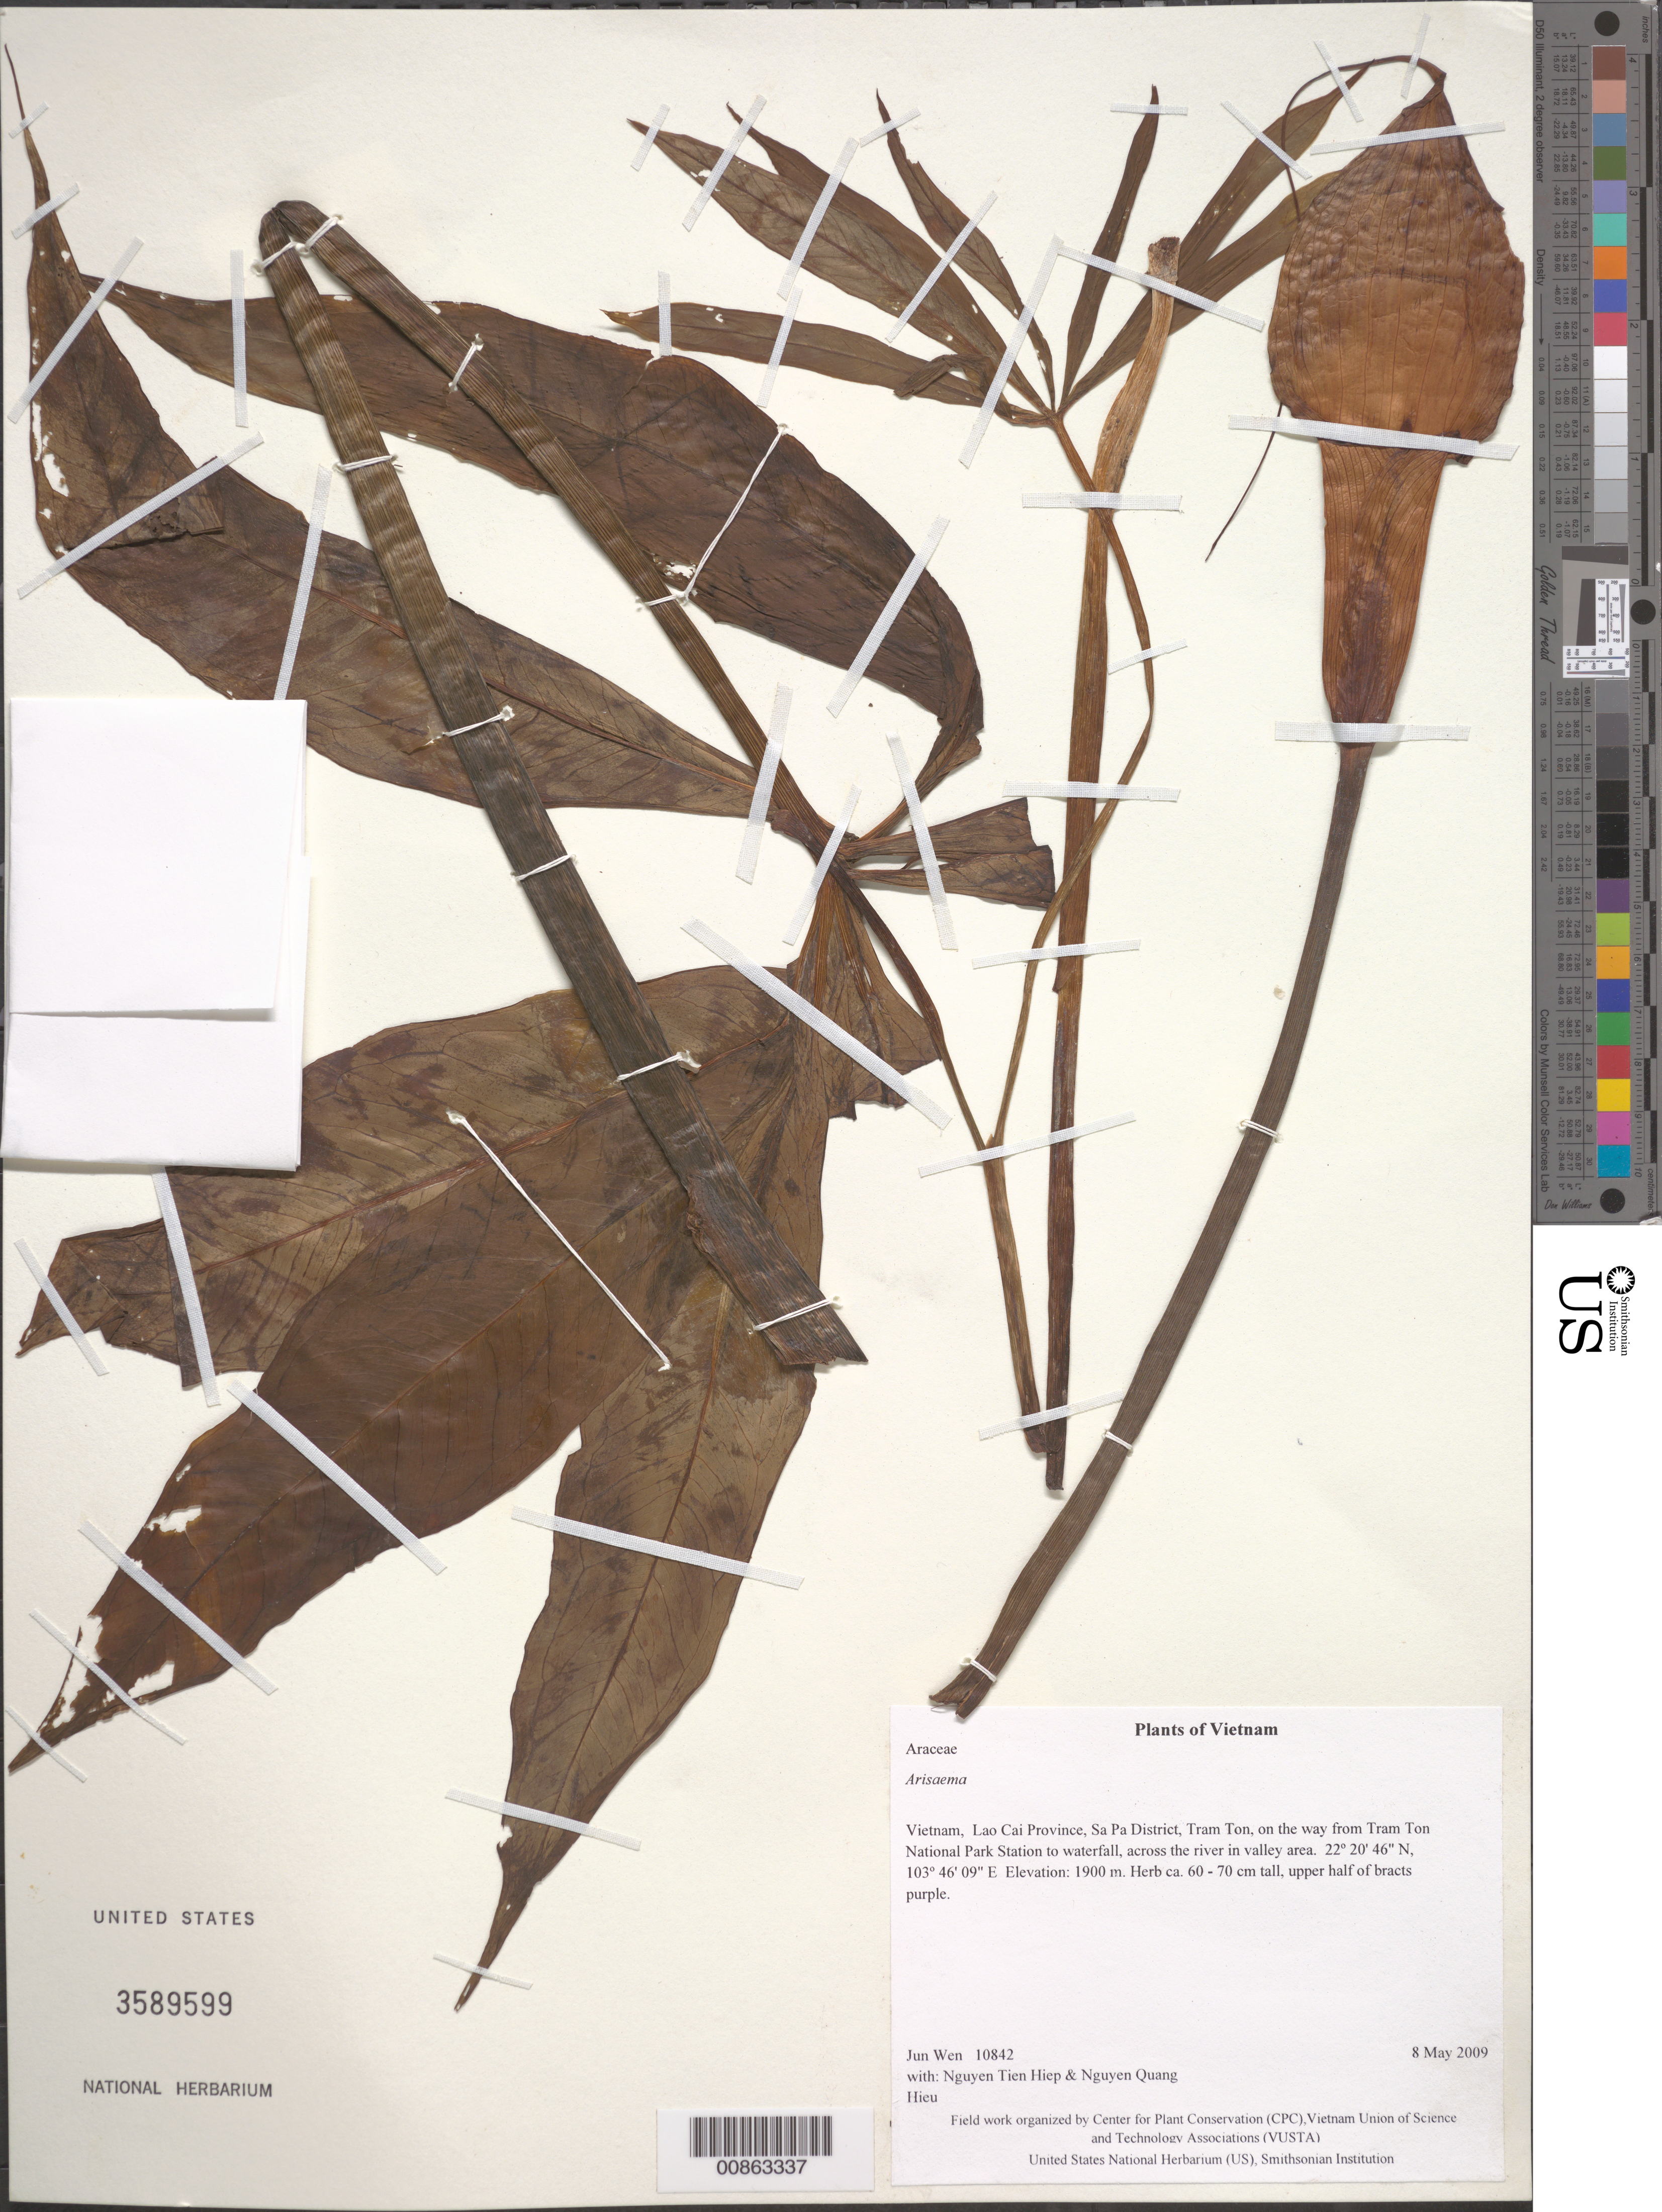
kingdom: Plantae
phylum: Tracheophyta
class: Liliopsida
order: Alismatales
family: Araceae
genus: Arisaema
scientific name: Arisaema sp.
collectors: J. Wen, T. H. Nguyên & H. Q. Nguyen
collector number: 10842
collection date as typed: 8 May 2009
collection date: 2009-05-08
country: Vietnam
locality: Lao Cai Province, Sa Pa District, Tram Ton, on the way from Tram Ton National Park Station to waterfall, across the river in valley area.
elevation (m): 1900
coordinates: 22 20.775 N, 103 46.155 E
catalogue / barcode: US 3589599